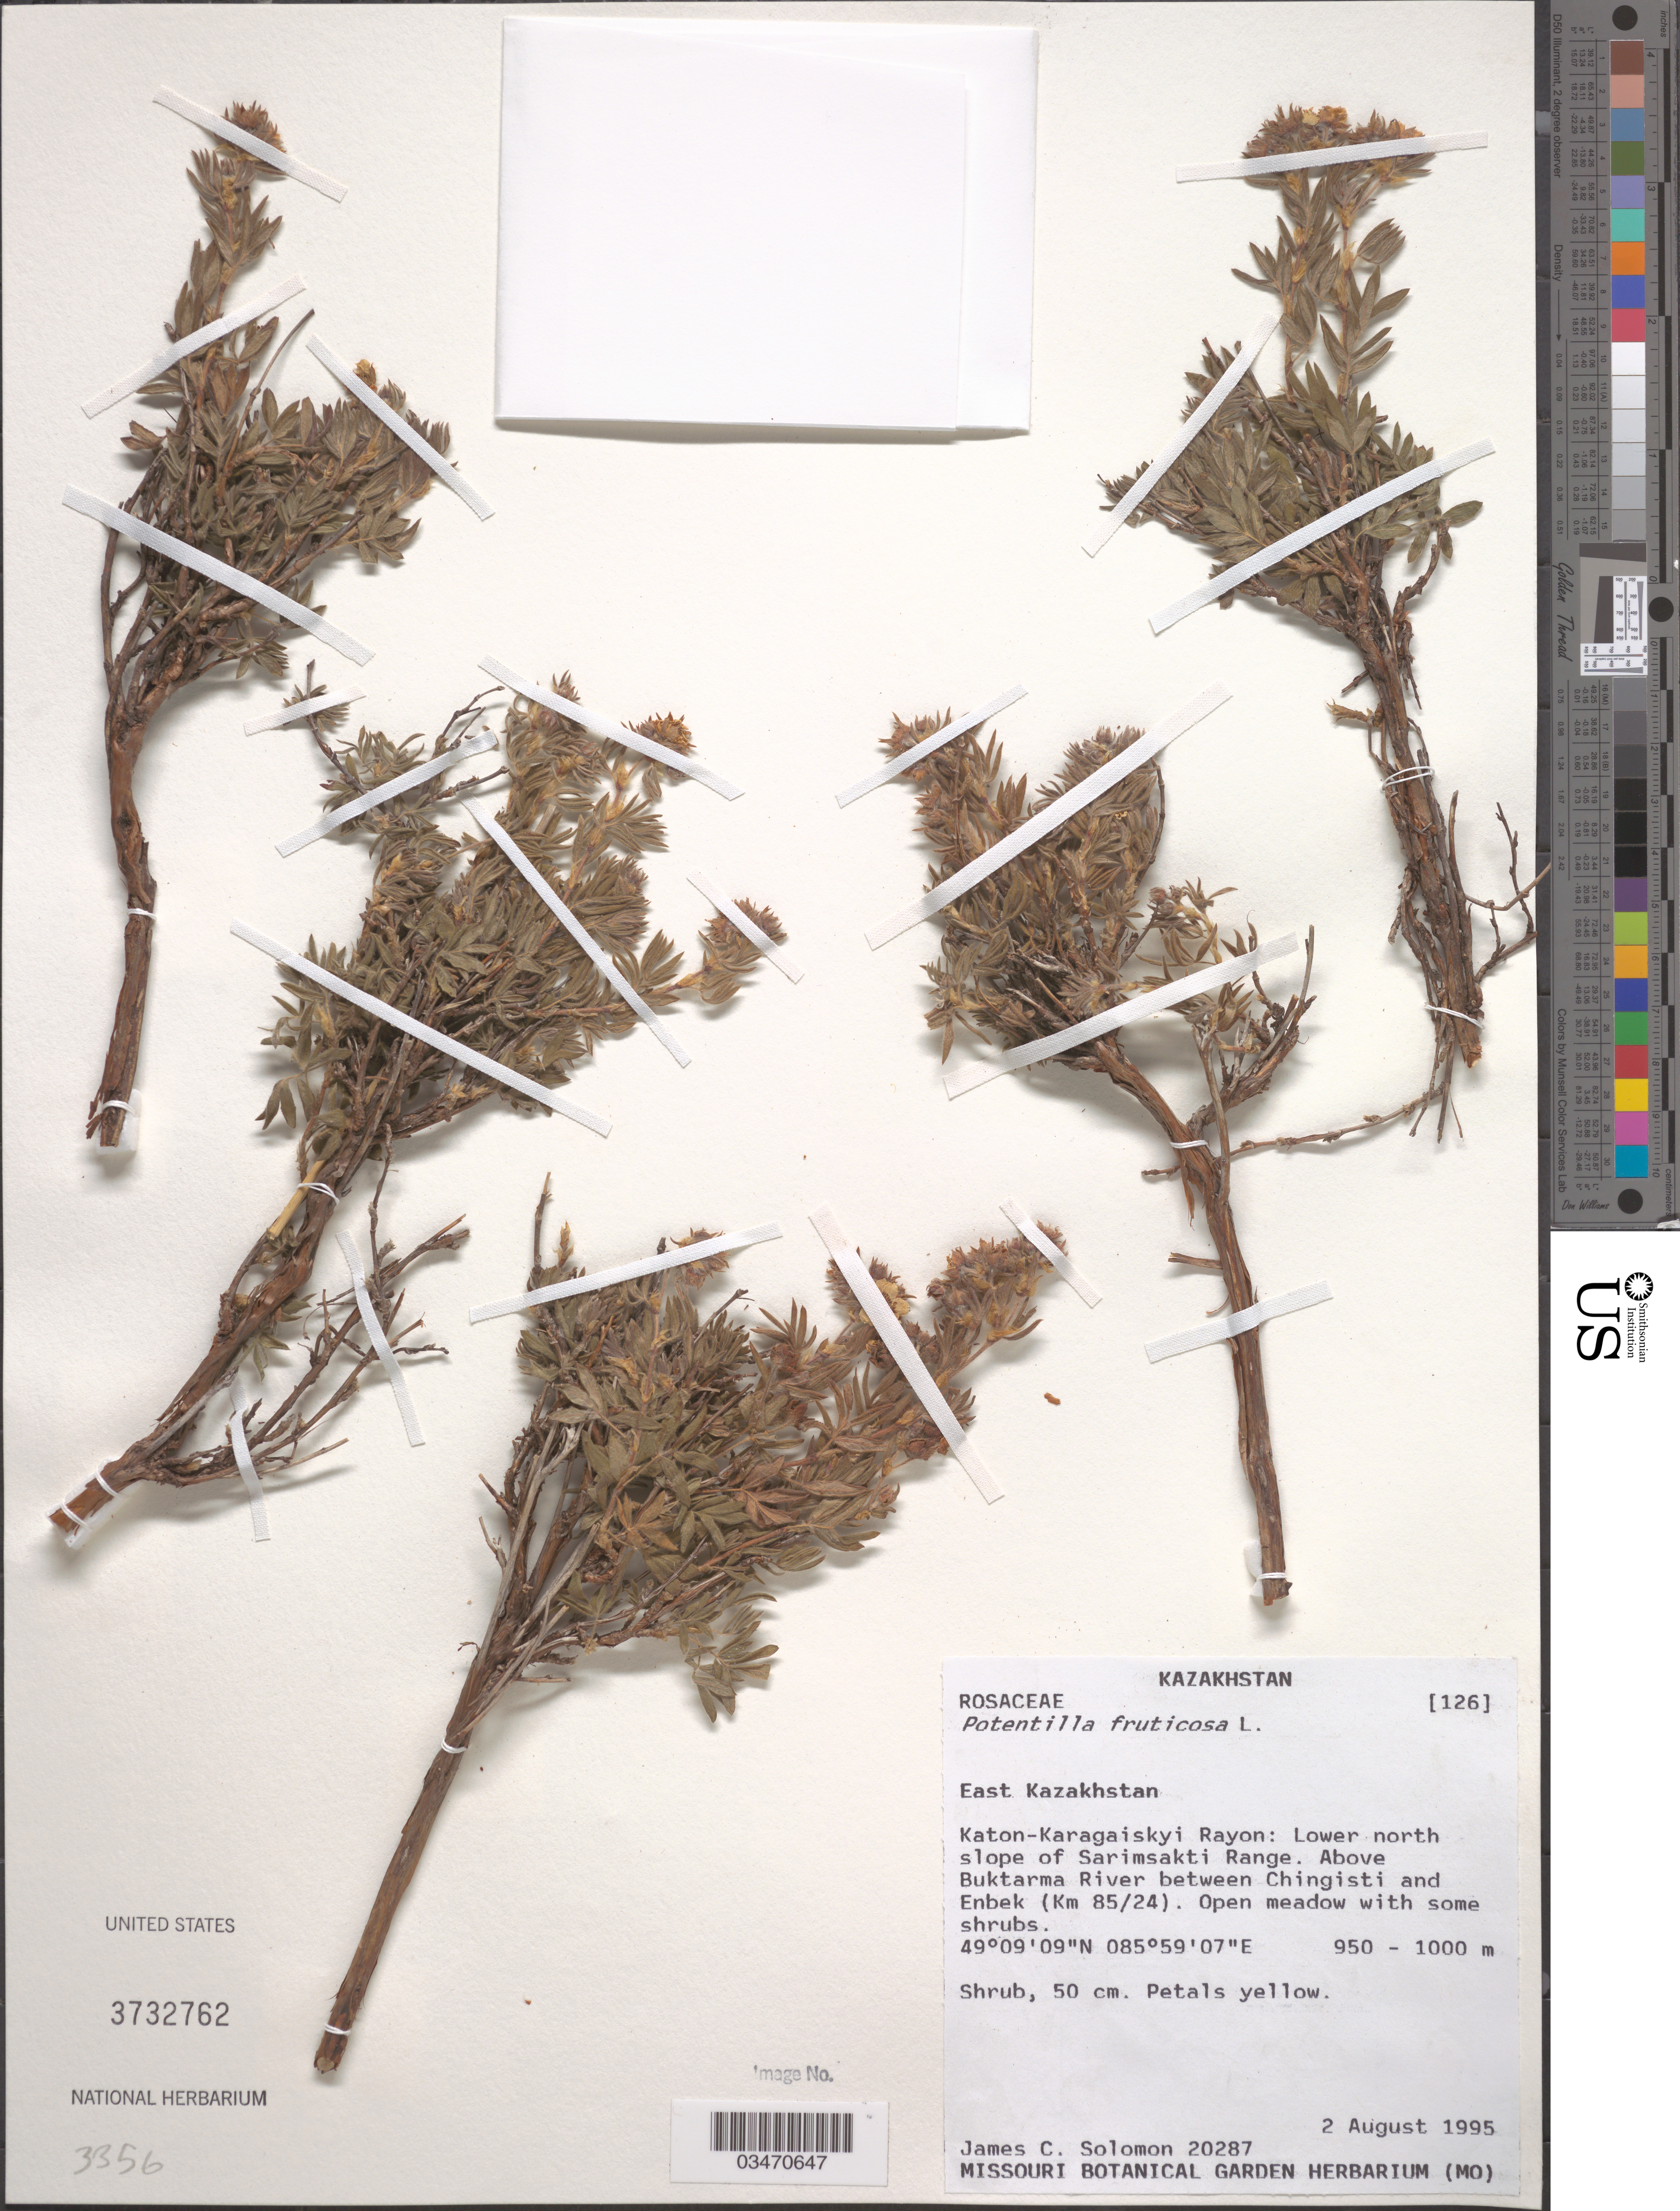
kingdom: Plantae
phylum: Tracheophyta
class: Magnoliopsida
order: Rosales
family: Rosaceae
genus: Dasiphora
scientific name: Dasiphora fruticosa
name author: (L.) Rydb.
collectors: J. C. Solomon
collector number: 20287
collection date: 1995-08-02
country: Kazakhstan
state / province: East Kazakhstan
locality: Lower north slope of Sarimsakti Range, above Buktarma River between Chingisti and Enbek (km 85/24), Katon-Karagaiskyi Rayon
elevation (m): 950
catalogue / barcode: US 3732762